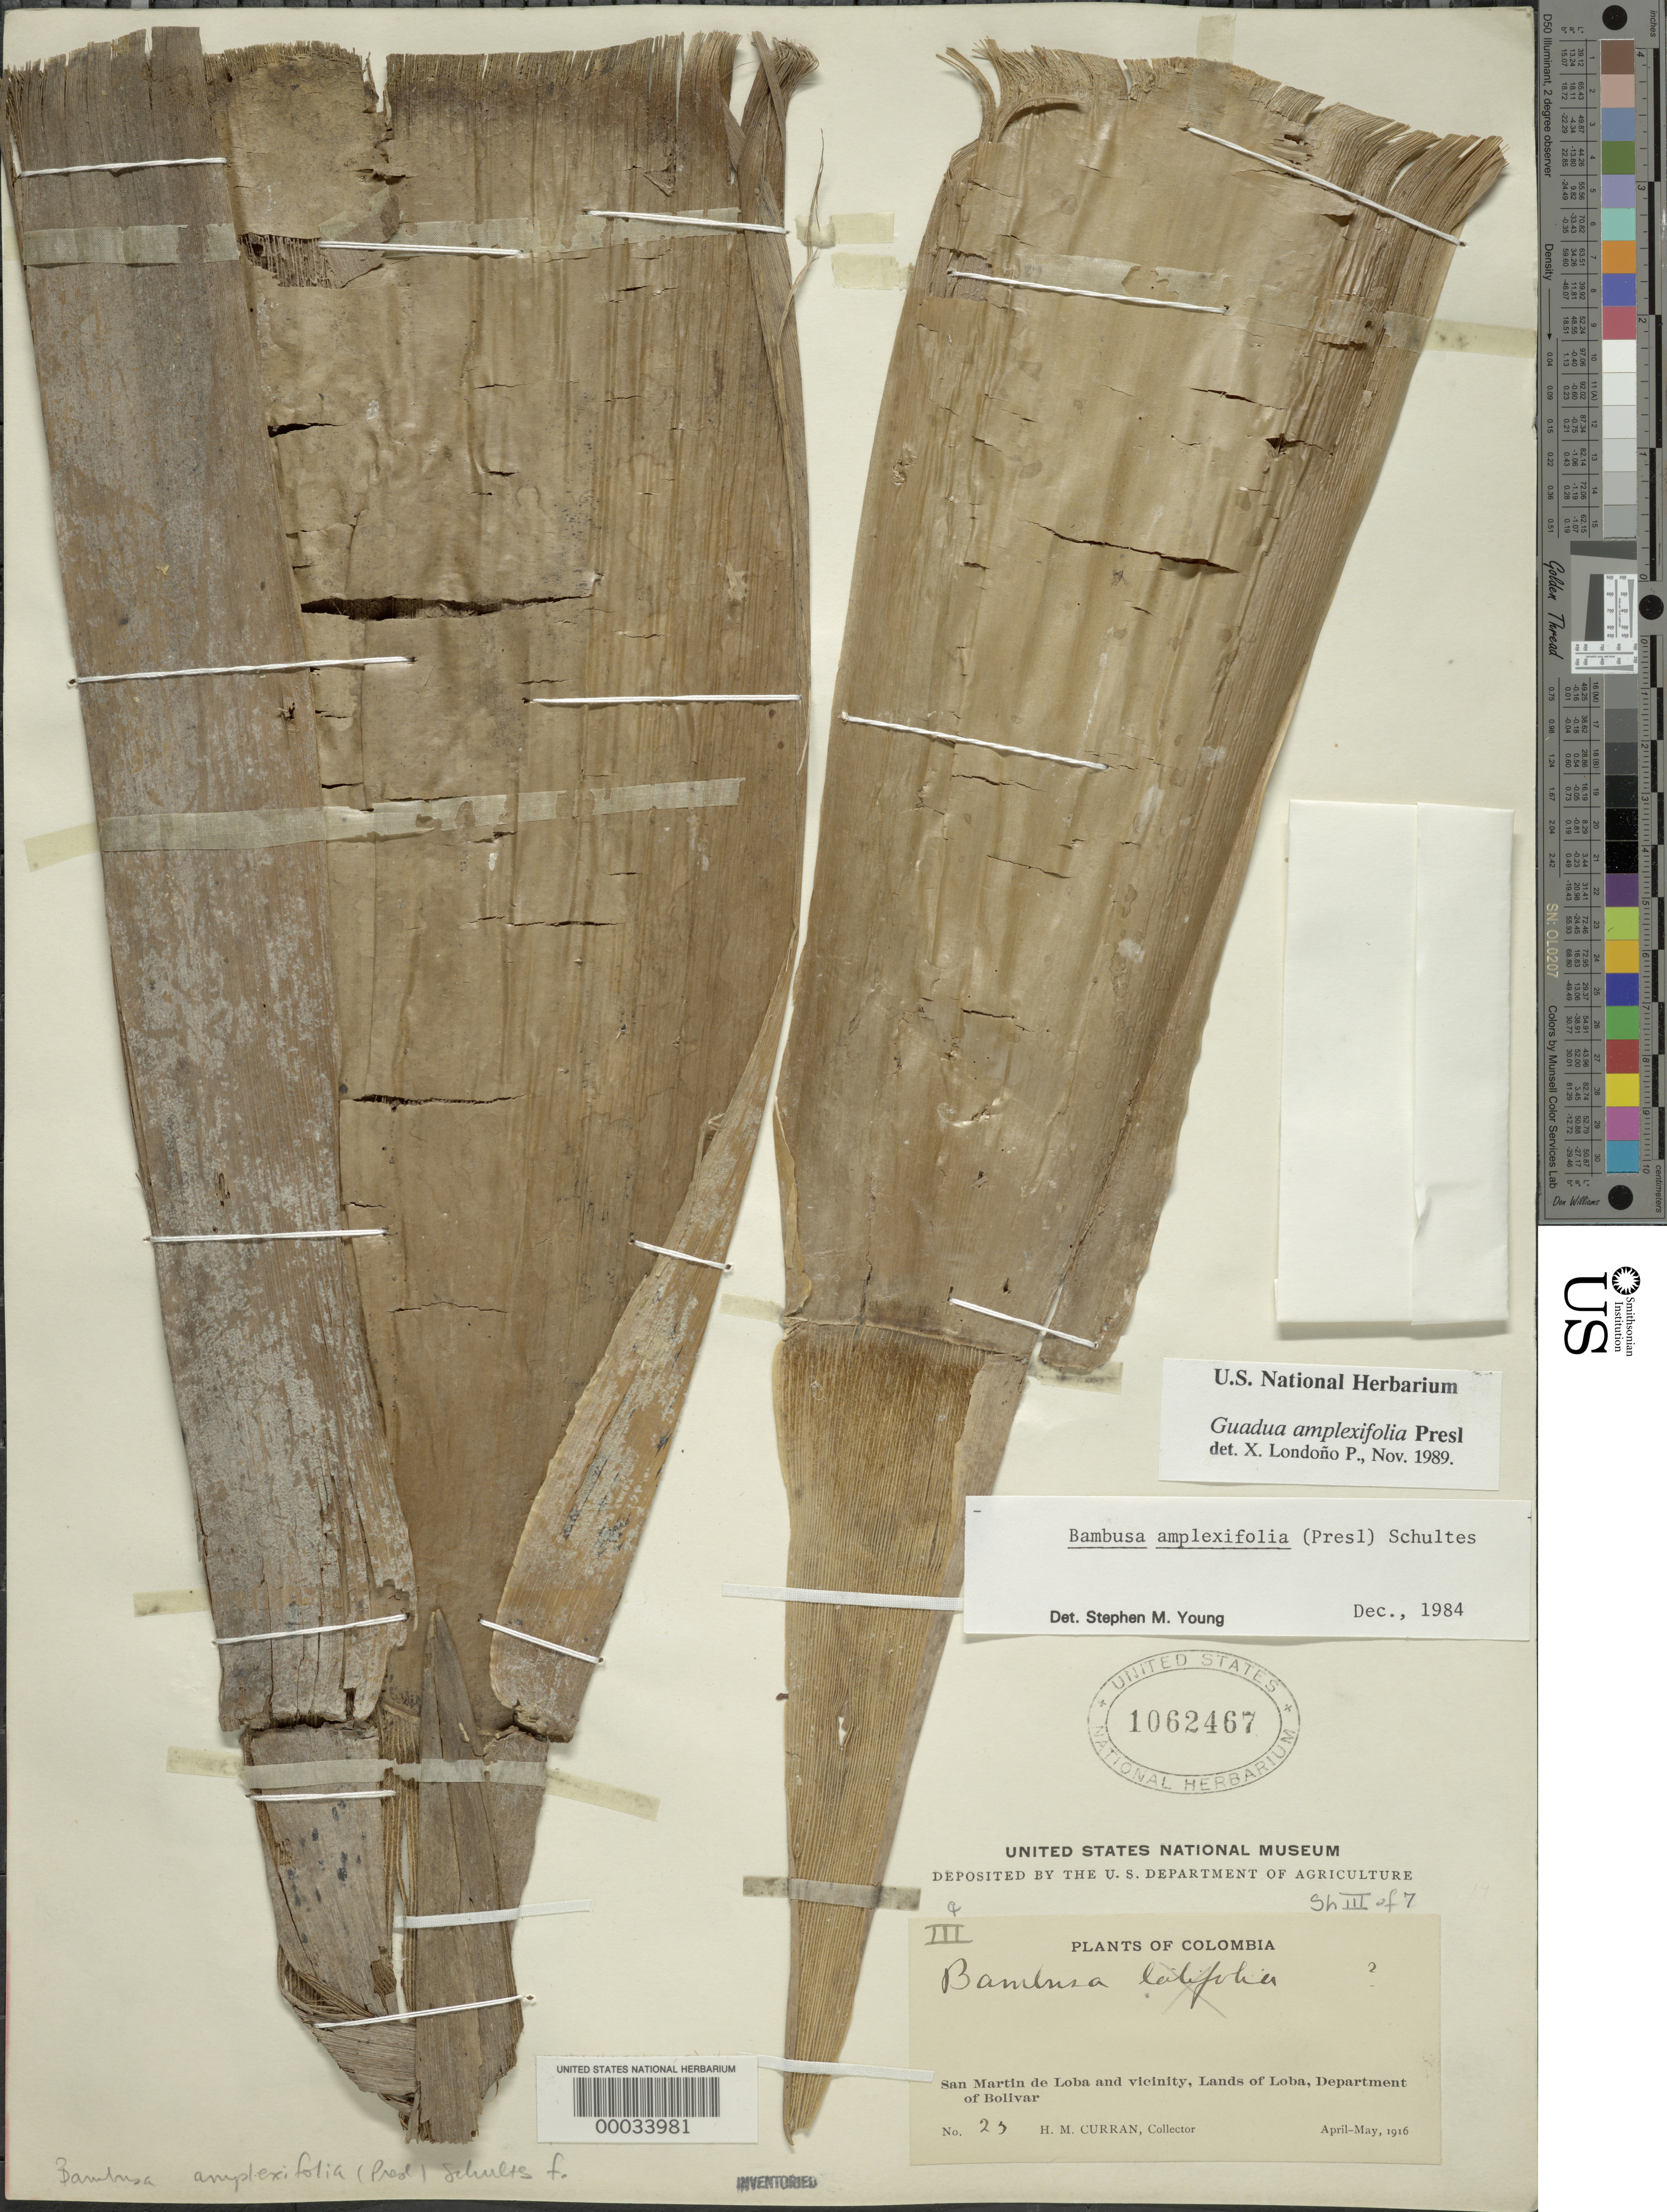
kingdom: Plantae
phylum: Tracheophyta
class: Liliopsida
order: Poales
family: Poaceae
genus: Guadua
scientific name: Guadua amplexifolia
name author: J. Presl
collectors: H. M. Curran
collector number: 25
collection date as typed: Apr 1916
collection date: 1916-04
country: Colombia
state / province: Bolívar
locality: San Martin de Loba, Lands of Loba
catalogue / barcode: US 1062467